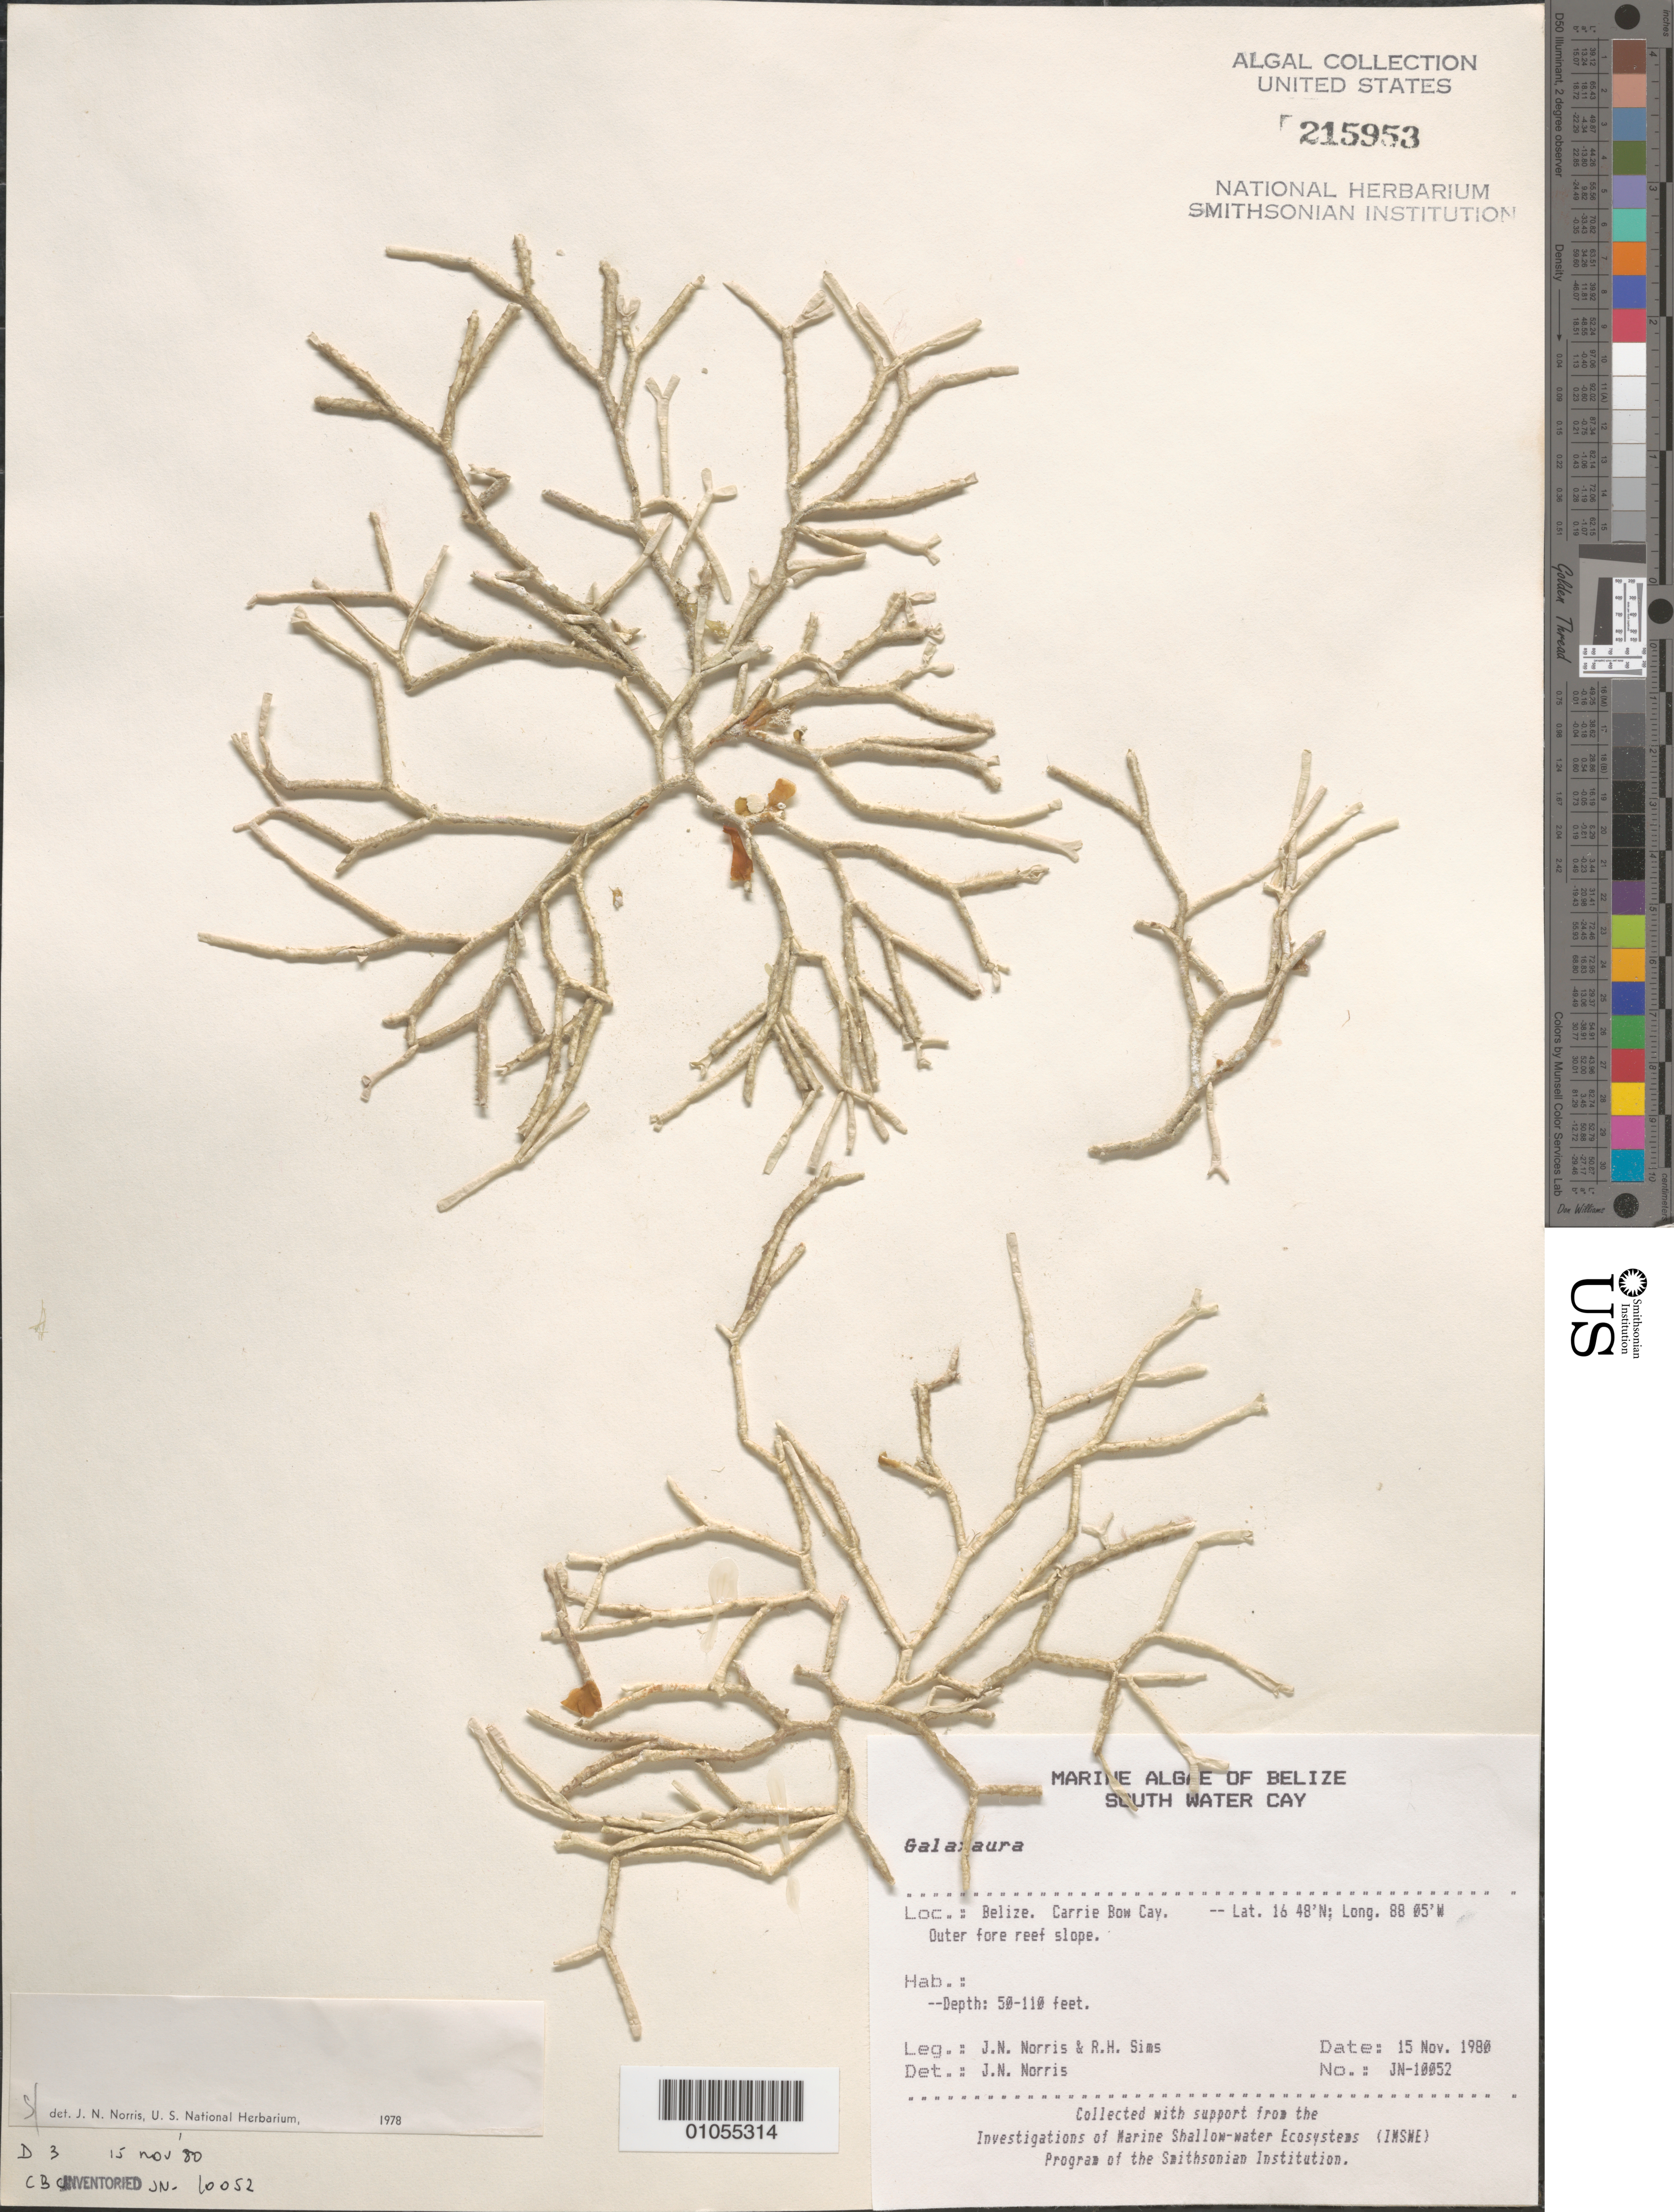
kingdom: Plantae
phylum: Rhodophyta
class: Florideophyceae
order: Nemaliales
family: Galaxauraceae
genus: Galaxaura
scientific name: Galaxaura sp.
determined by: Norris, James N.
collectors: J. N. Norris & R. H. Sims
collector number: JN-10052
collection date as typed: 15 Nov 1980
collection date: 1980-11-15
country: Belize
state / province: Stann Creek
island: Carrie Bow Cay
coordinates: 16 48'N, 88 05'W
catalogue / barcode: US 215953